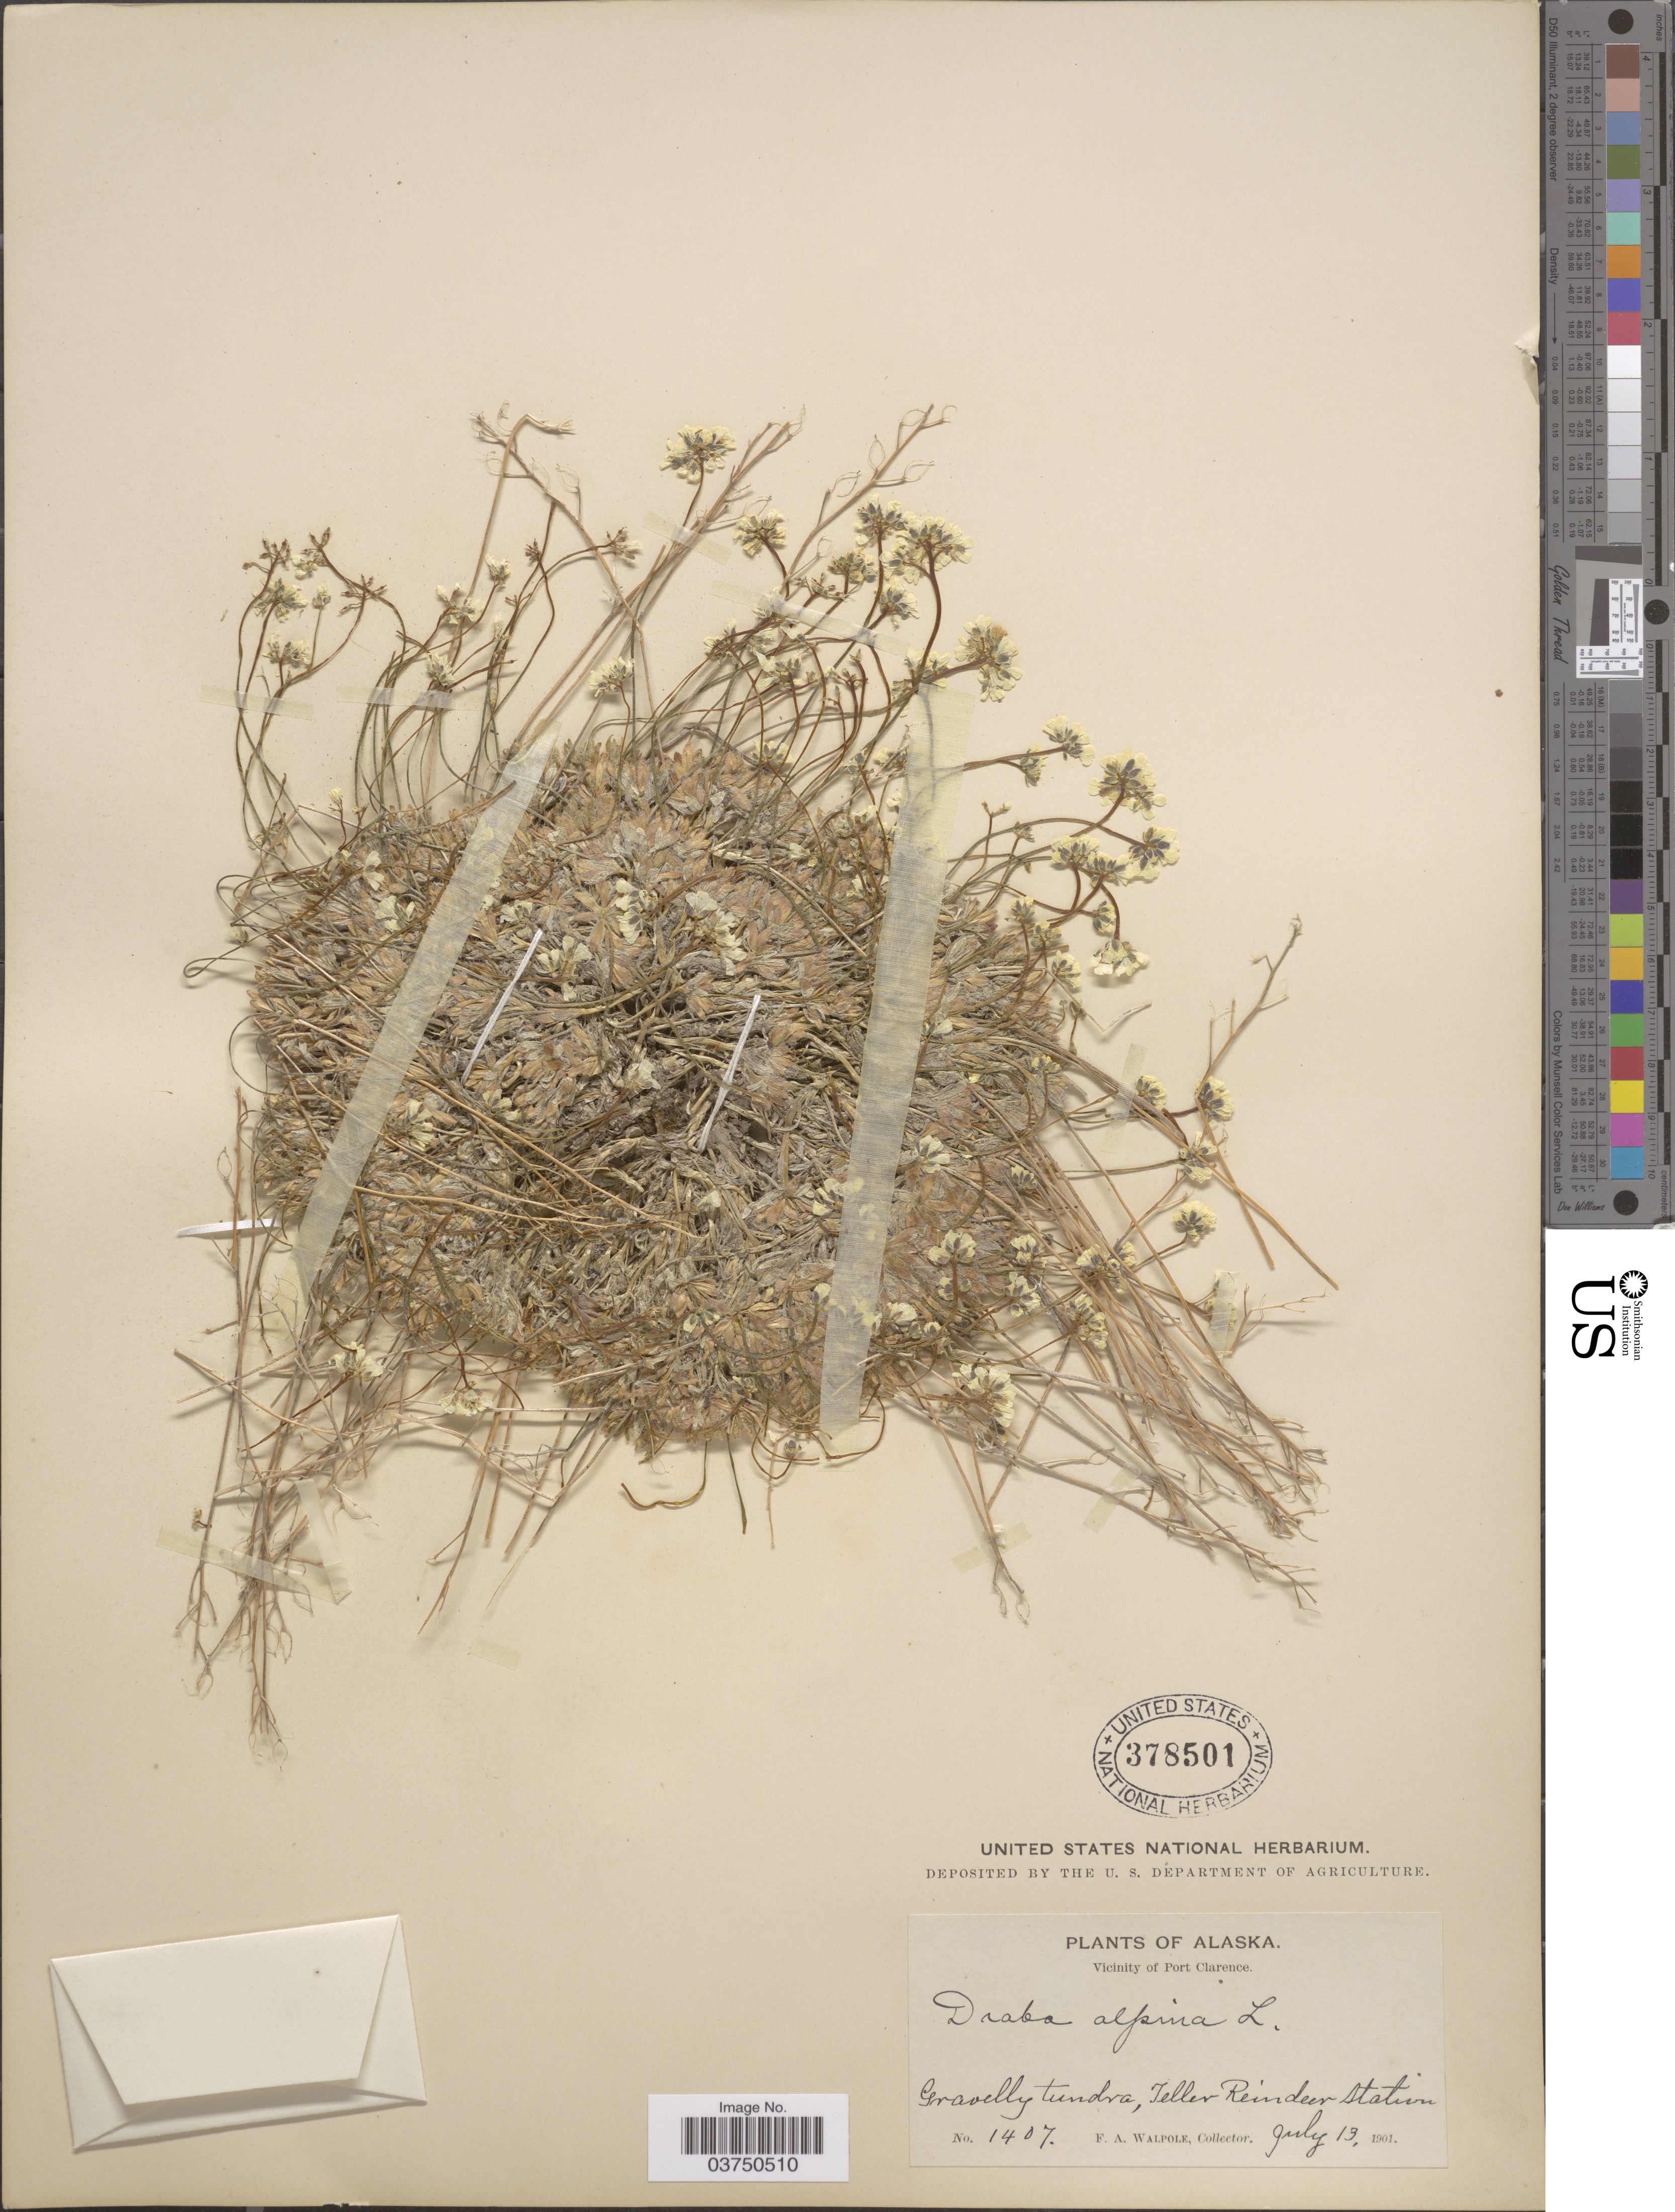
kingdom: Plantae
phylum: Tracheophyta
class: Magnoliopsida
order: Brassicales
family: Brassicaceae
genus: Draba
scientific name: Draba alpina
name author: L.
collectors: F. Walpole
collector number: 1407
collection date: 1901-07-13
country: United States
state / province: Alaska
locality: Vicinity of Port Clarence. Gravelly tundra, Teller Reindeer Station.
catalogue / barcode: US 378501